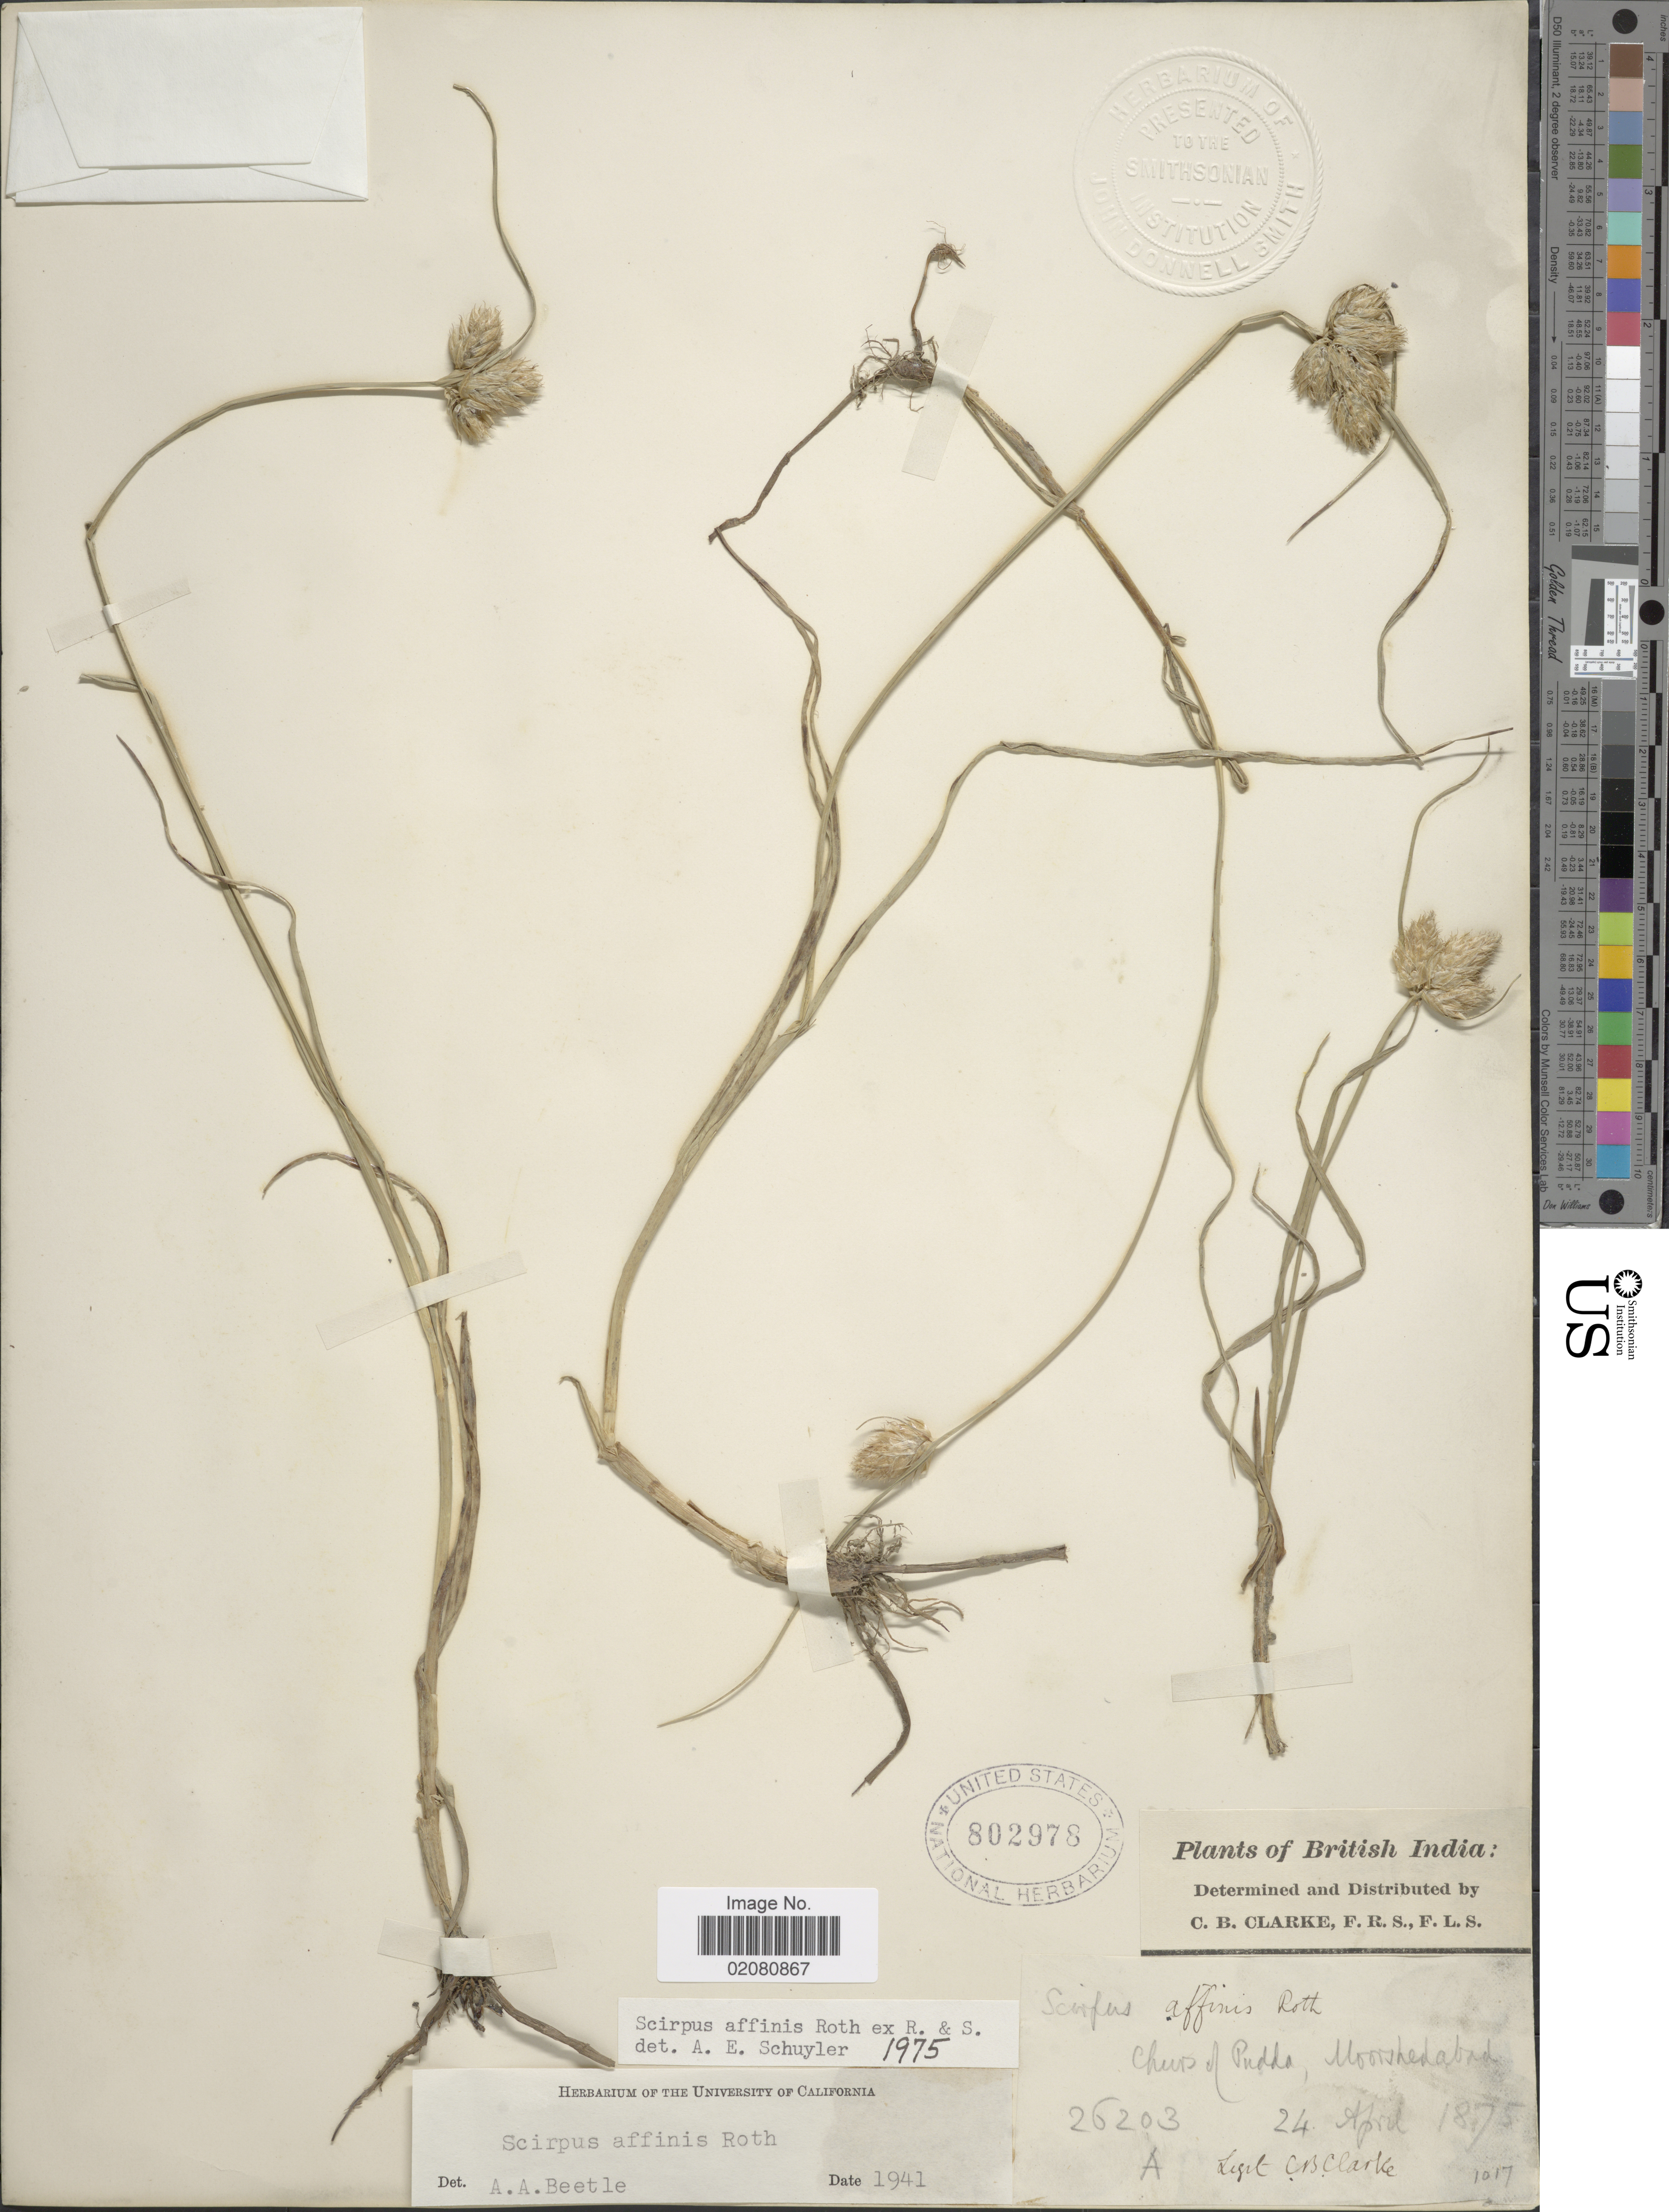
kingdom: Plantae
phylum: Tracheophyta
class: Liliopsida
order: Poales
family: Cyperaceae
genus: Bolboschoenus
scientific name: Bolboschoenus maritimus subsp. affins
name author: (Roth) T. Koyama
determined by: Strong, Mark T., (BOT), Smithsonian Institution - National Museum of Natural History (UNITED STATES)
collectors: C. B. Clarke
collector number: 26203A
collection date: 1875-04-24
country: India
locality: British India. Churs of Pudda, Moorshedabad.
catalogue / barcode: US 802978